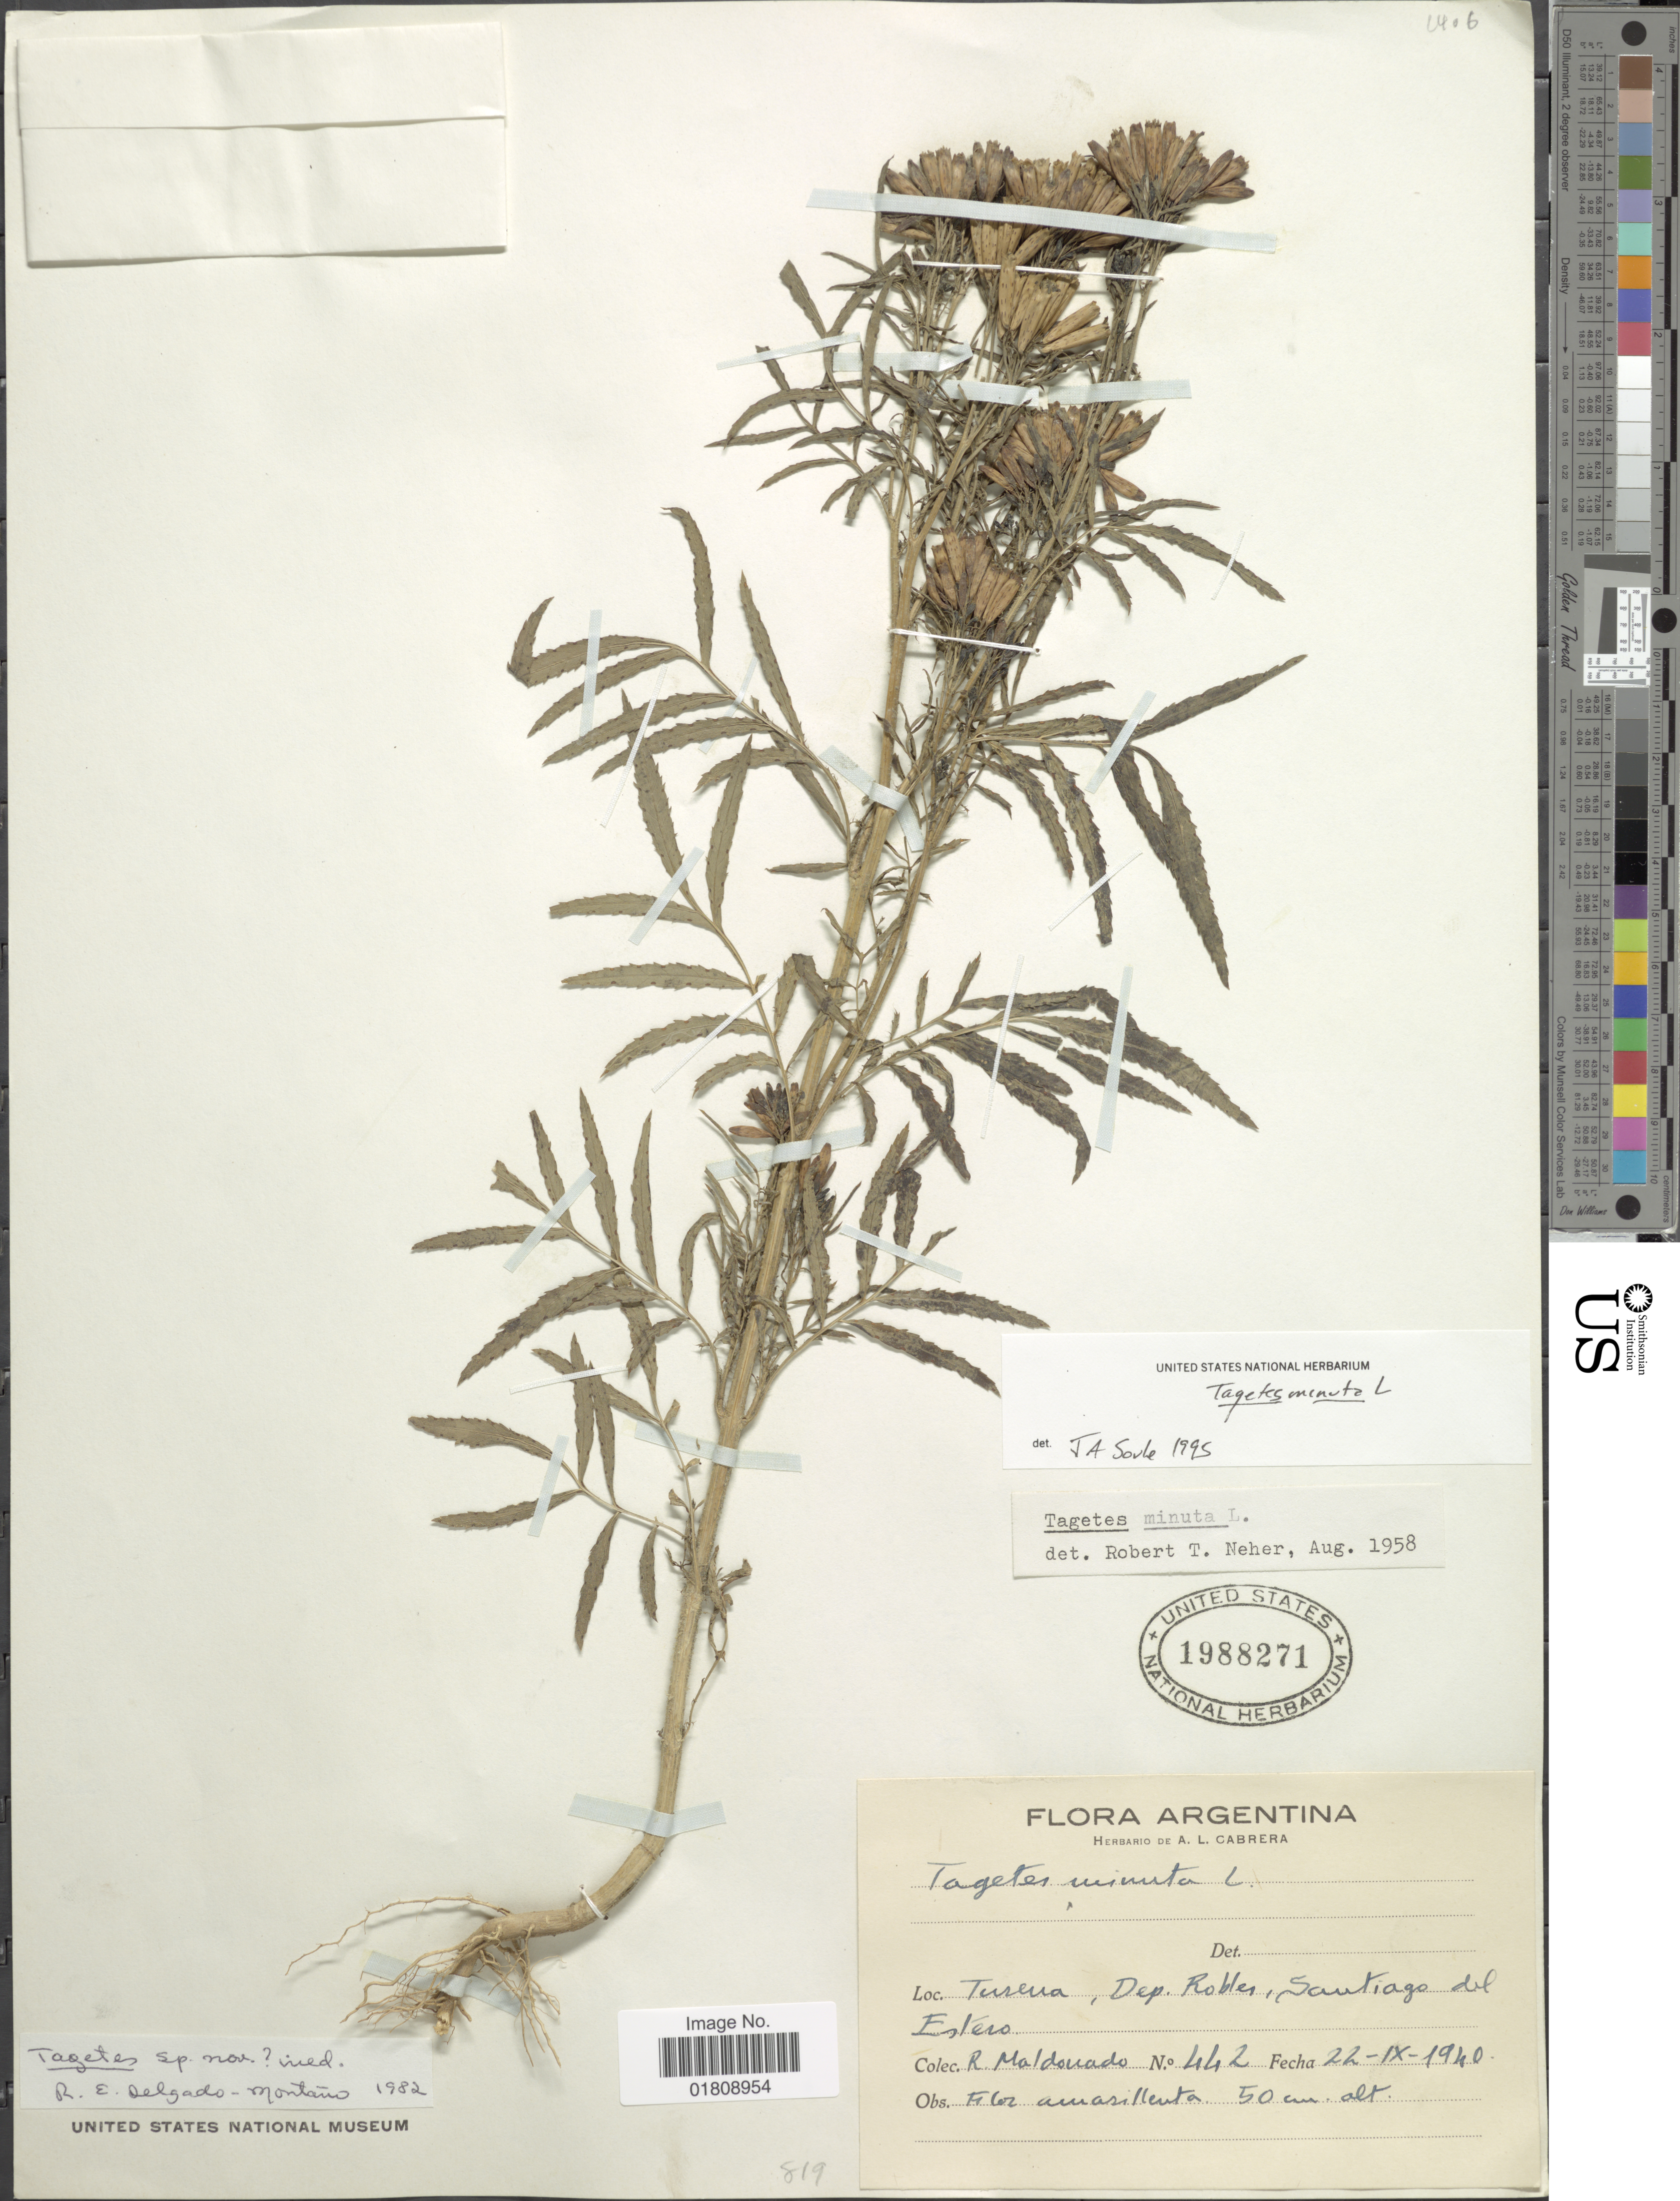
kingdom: Plantae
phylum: Tracheophyta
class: Magnoliopsida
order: Asterales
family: Asteraceae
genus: Tagetes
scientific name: Tagetes minuta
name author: L.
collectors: R. Maldonado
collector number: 442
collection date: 1940-09-22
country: Argentina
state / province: Santiago del Estero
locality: Turena, Dep. Robles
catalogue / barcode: US 1988271